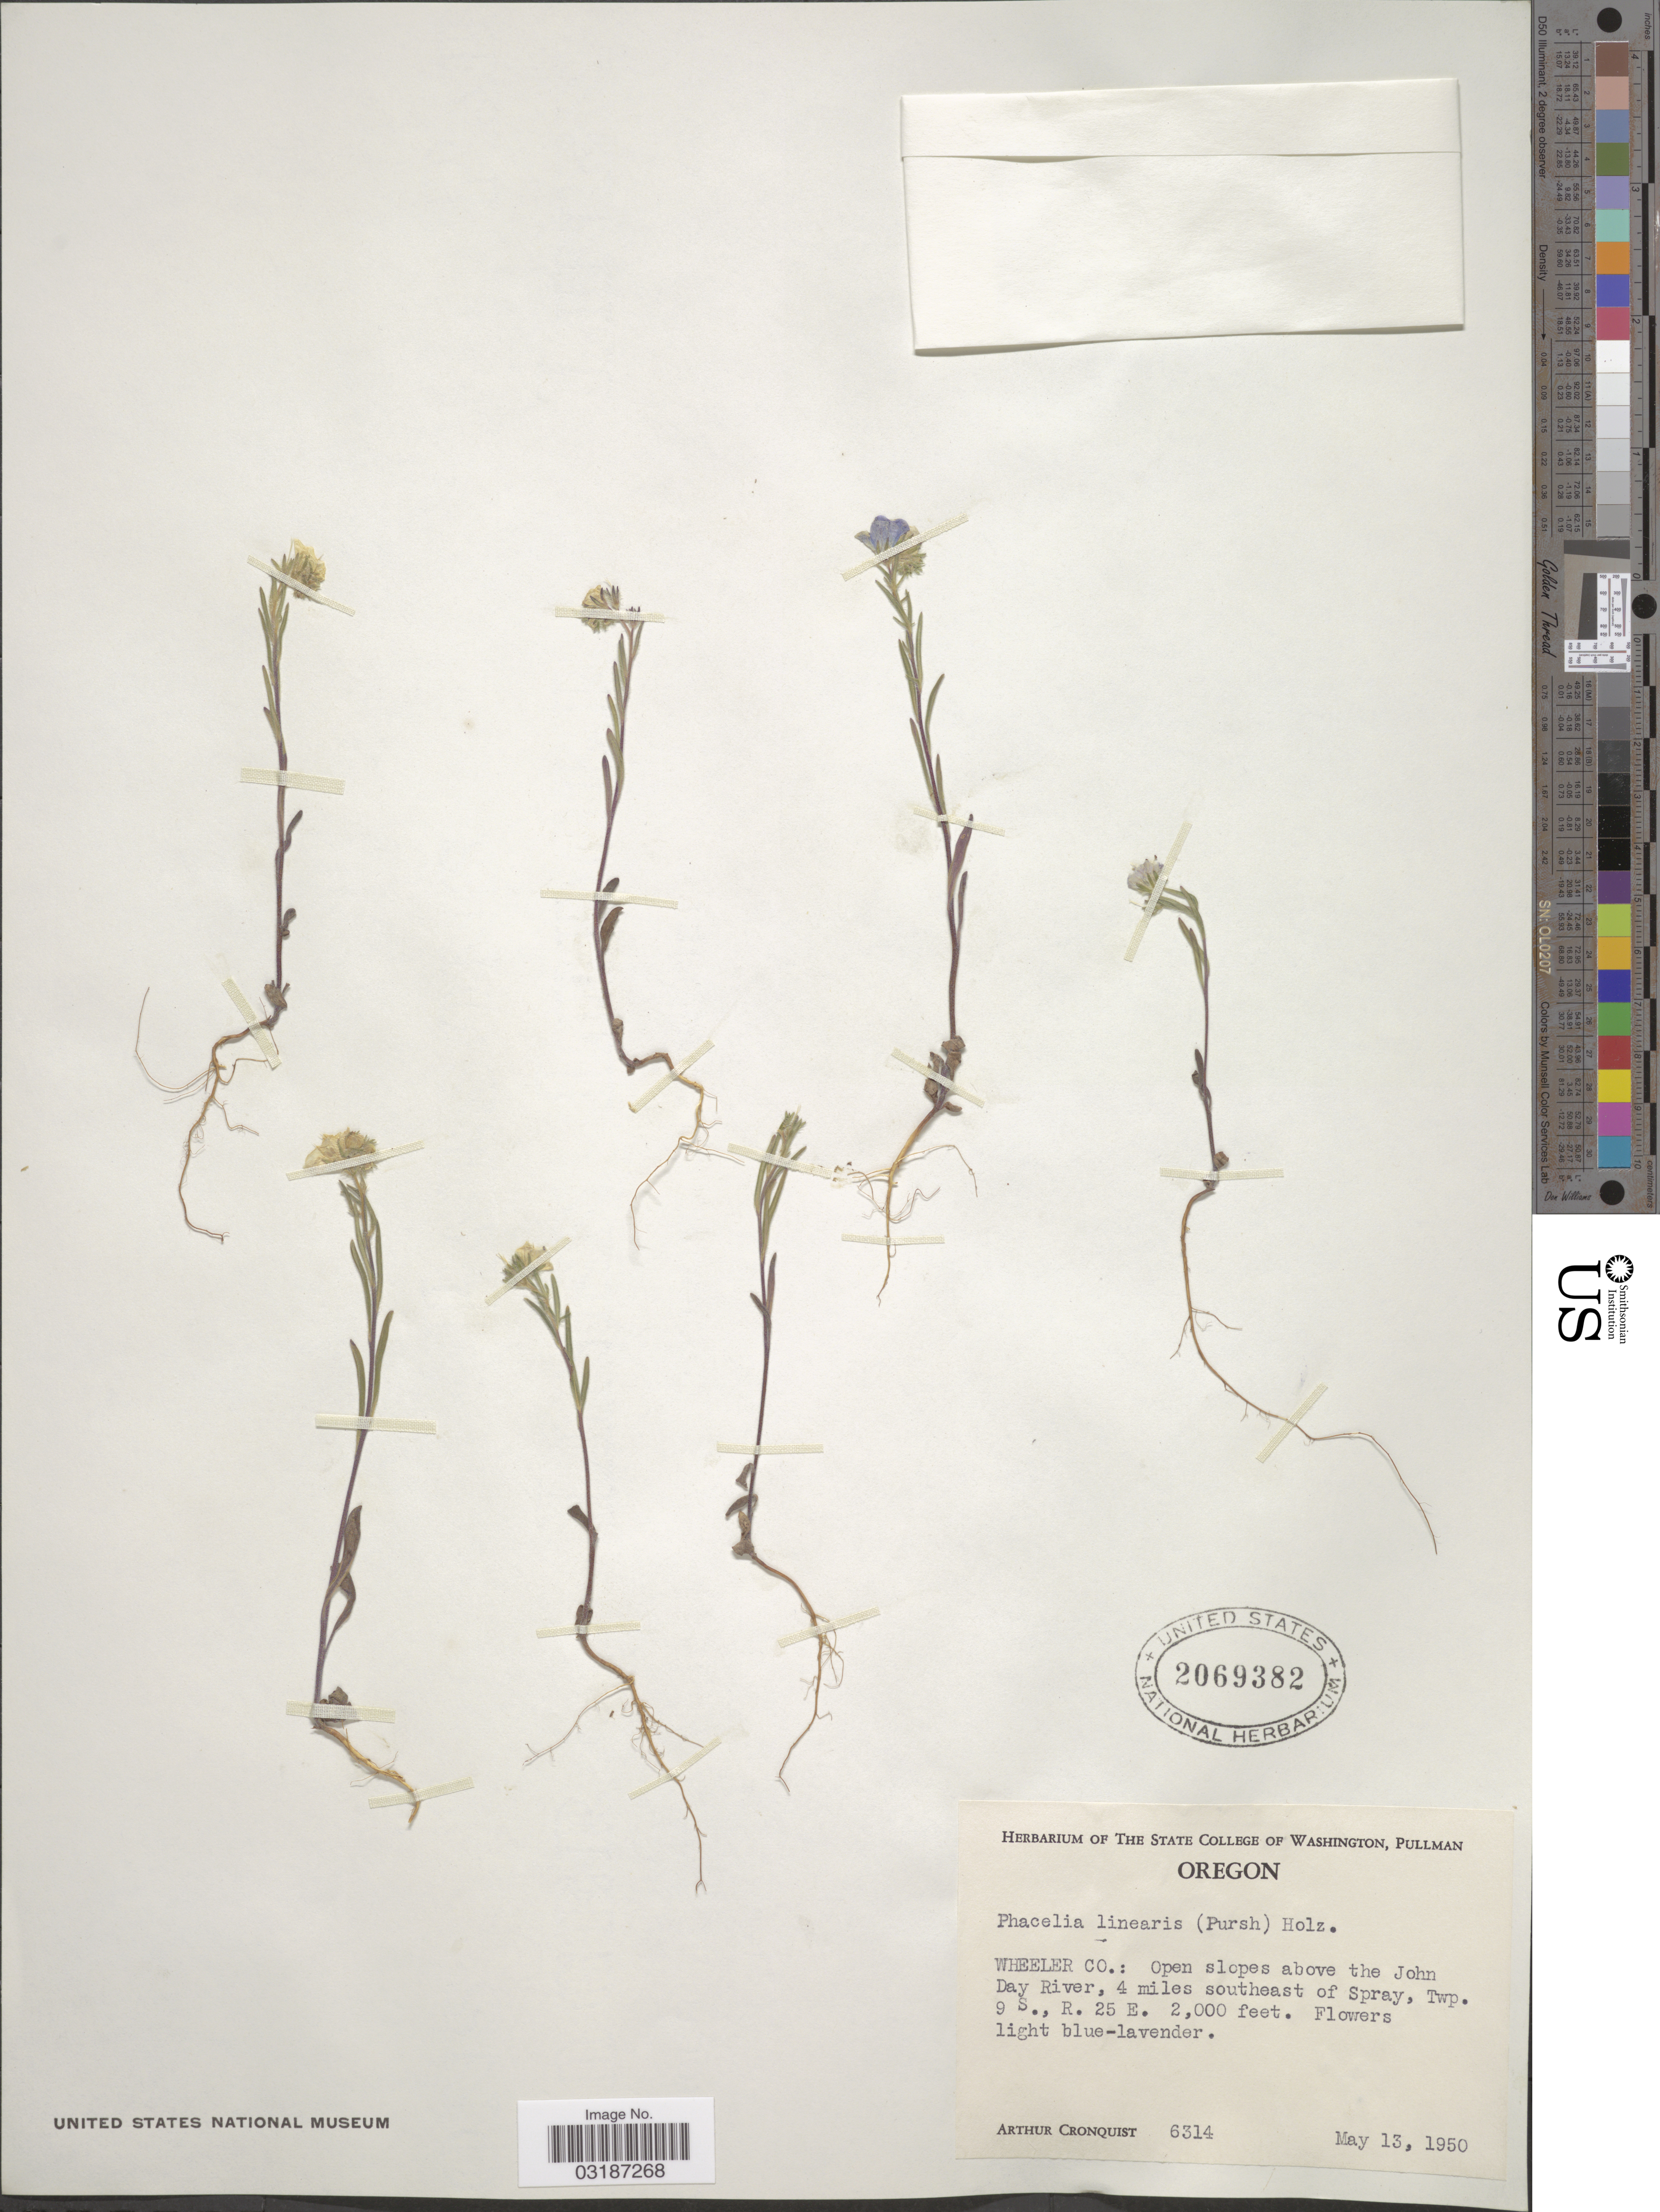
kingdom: Plantae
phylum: Tracheophyta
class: Magnoliopsida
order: Boraginales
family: Hydrophyllaceae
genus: Phacelia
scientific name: Phacelia linearis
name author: (Pursh) Holz.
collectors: A. J. Cronquist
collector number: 6314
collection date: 1950-05-13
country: United States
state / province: Oregon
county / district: Wheeler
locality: Wheeler Co.: Open slopes above the John Day River, 4 miles southeast of Spray, Twp. 9 S., R. 25 E.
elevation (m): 610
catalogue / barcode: US 2069382